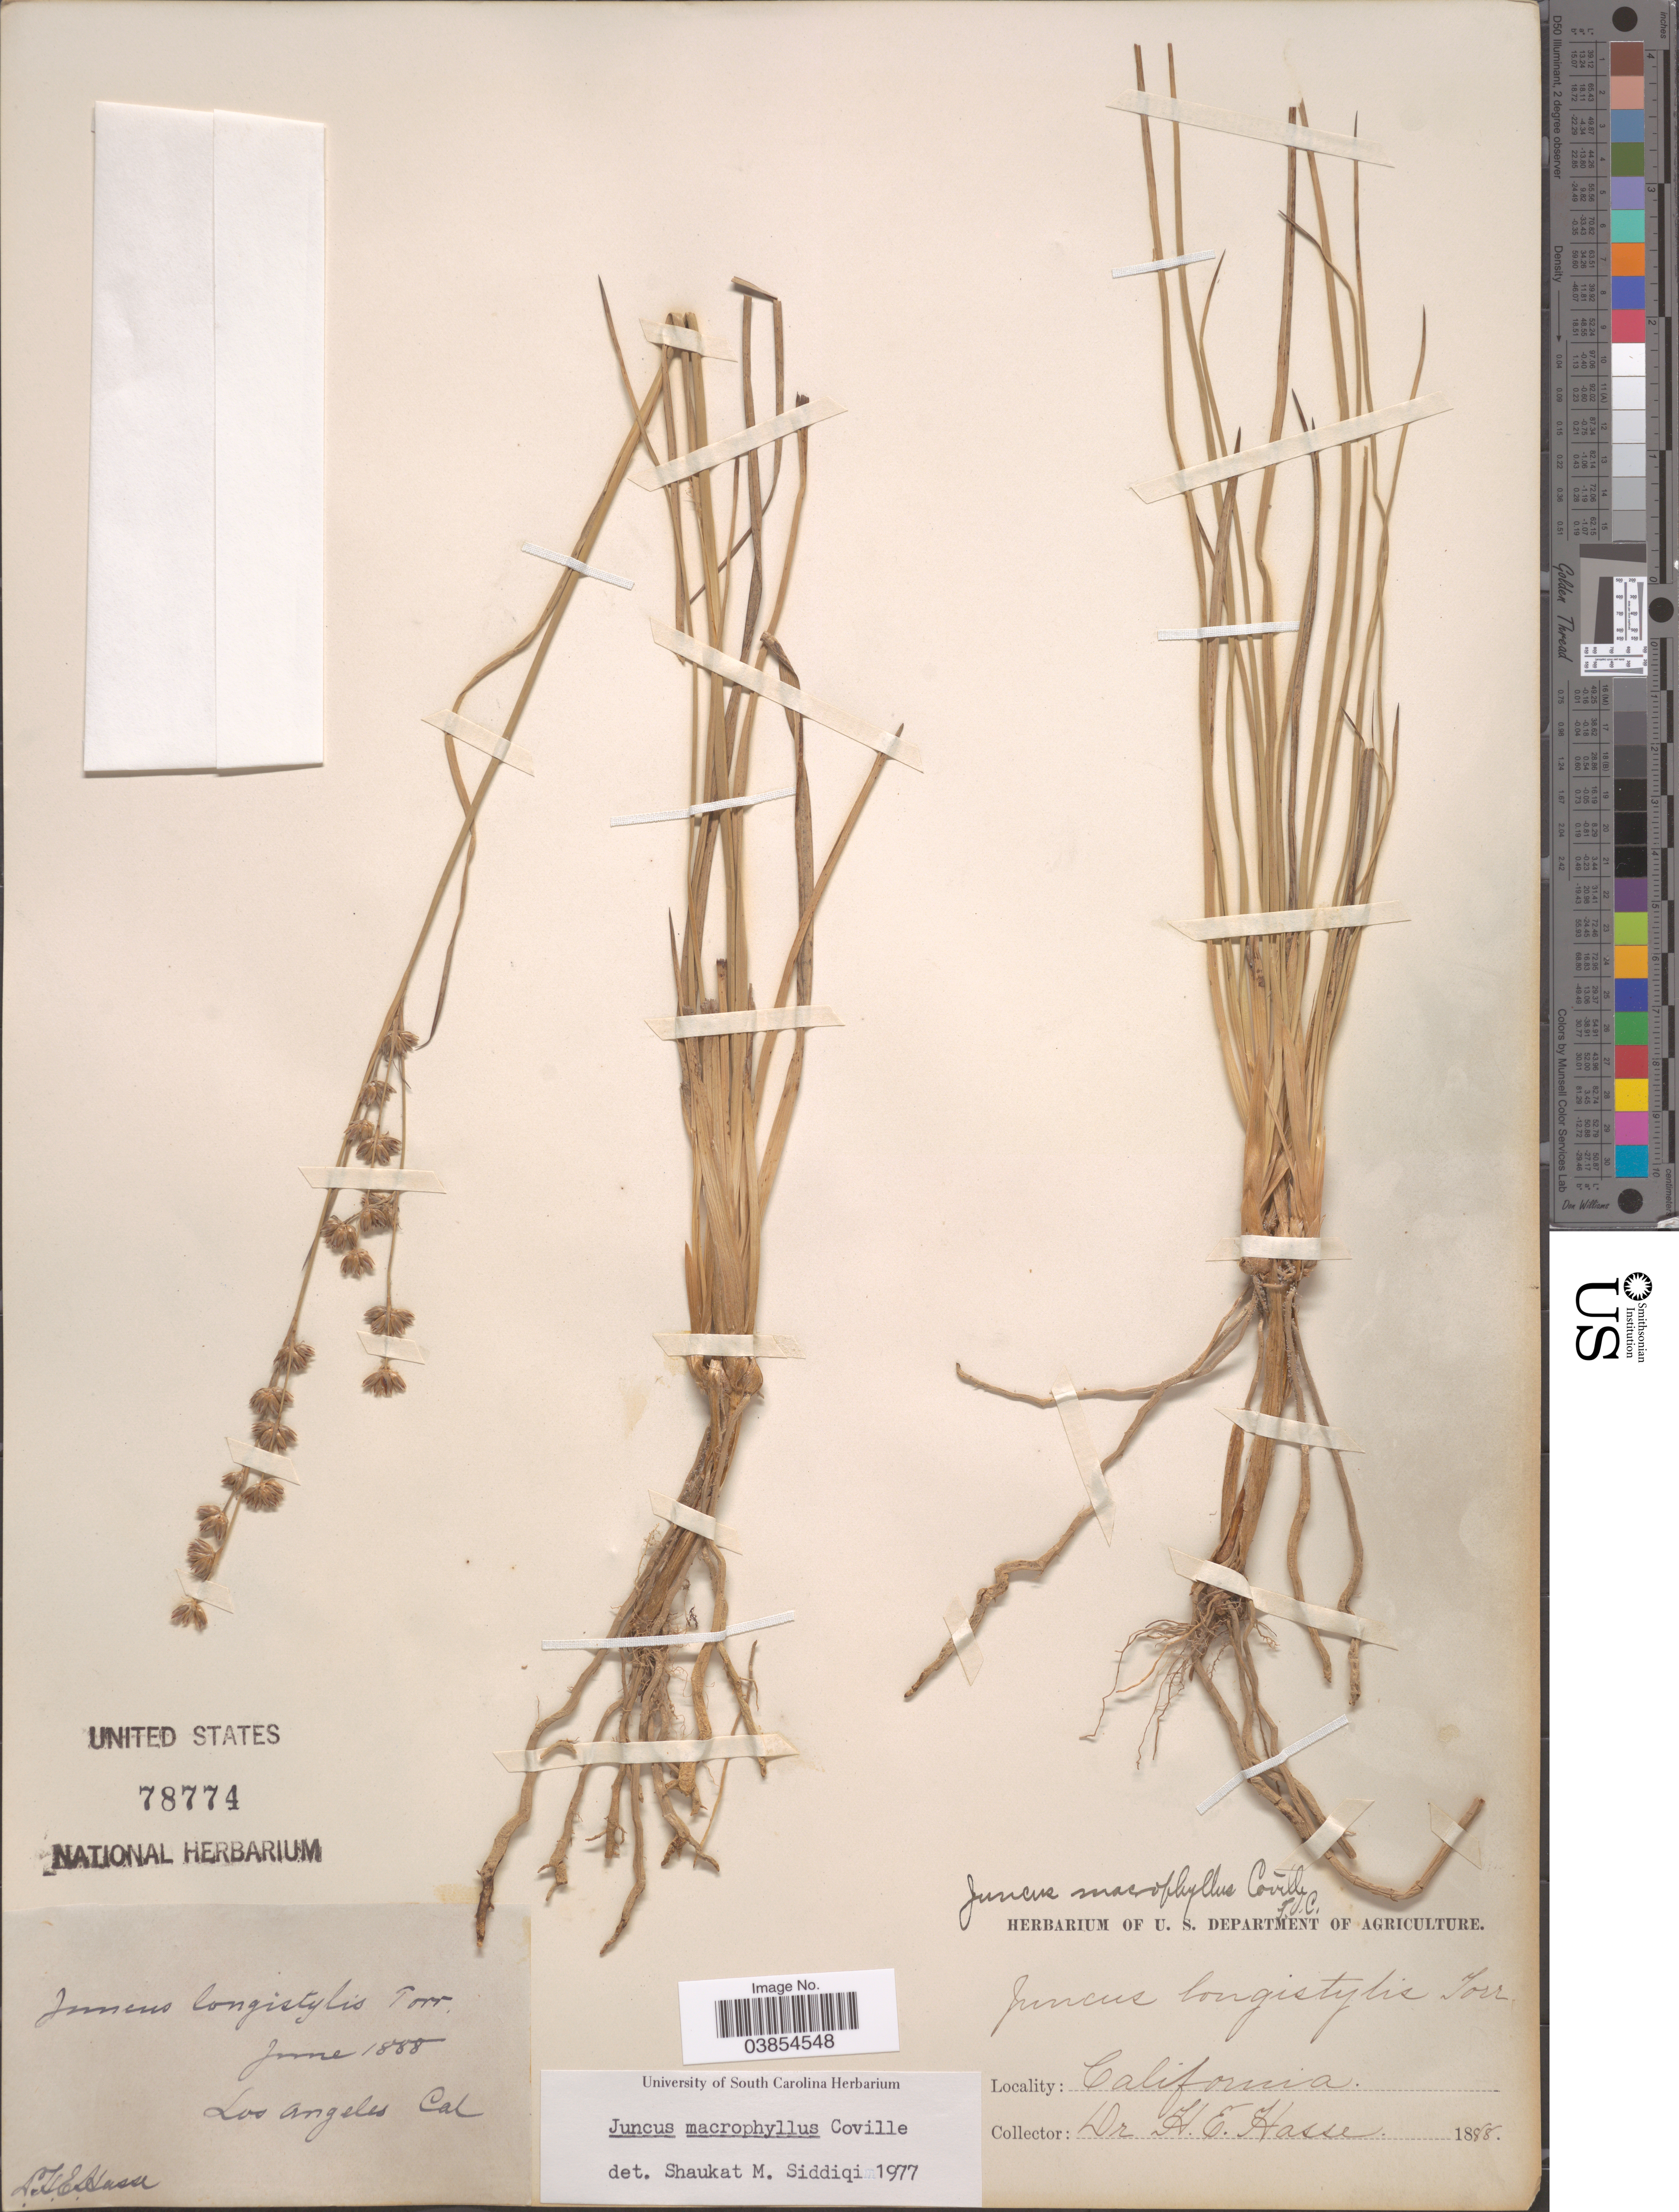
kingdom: Plantae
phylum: Tracheophyta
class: Liliopsida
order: Poales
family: Juncaceae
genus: Juncus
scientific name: Juncus macrophyllus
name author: Coville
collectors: H. E. Hasse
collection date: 1888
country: United States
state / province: California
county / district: Los Angeles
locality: Los Angeles.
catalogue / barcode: US 78774